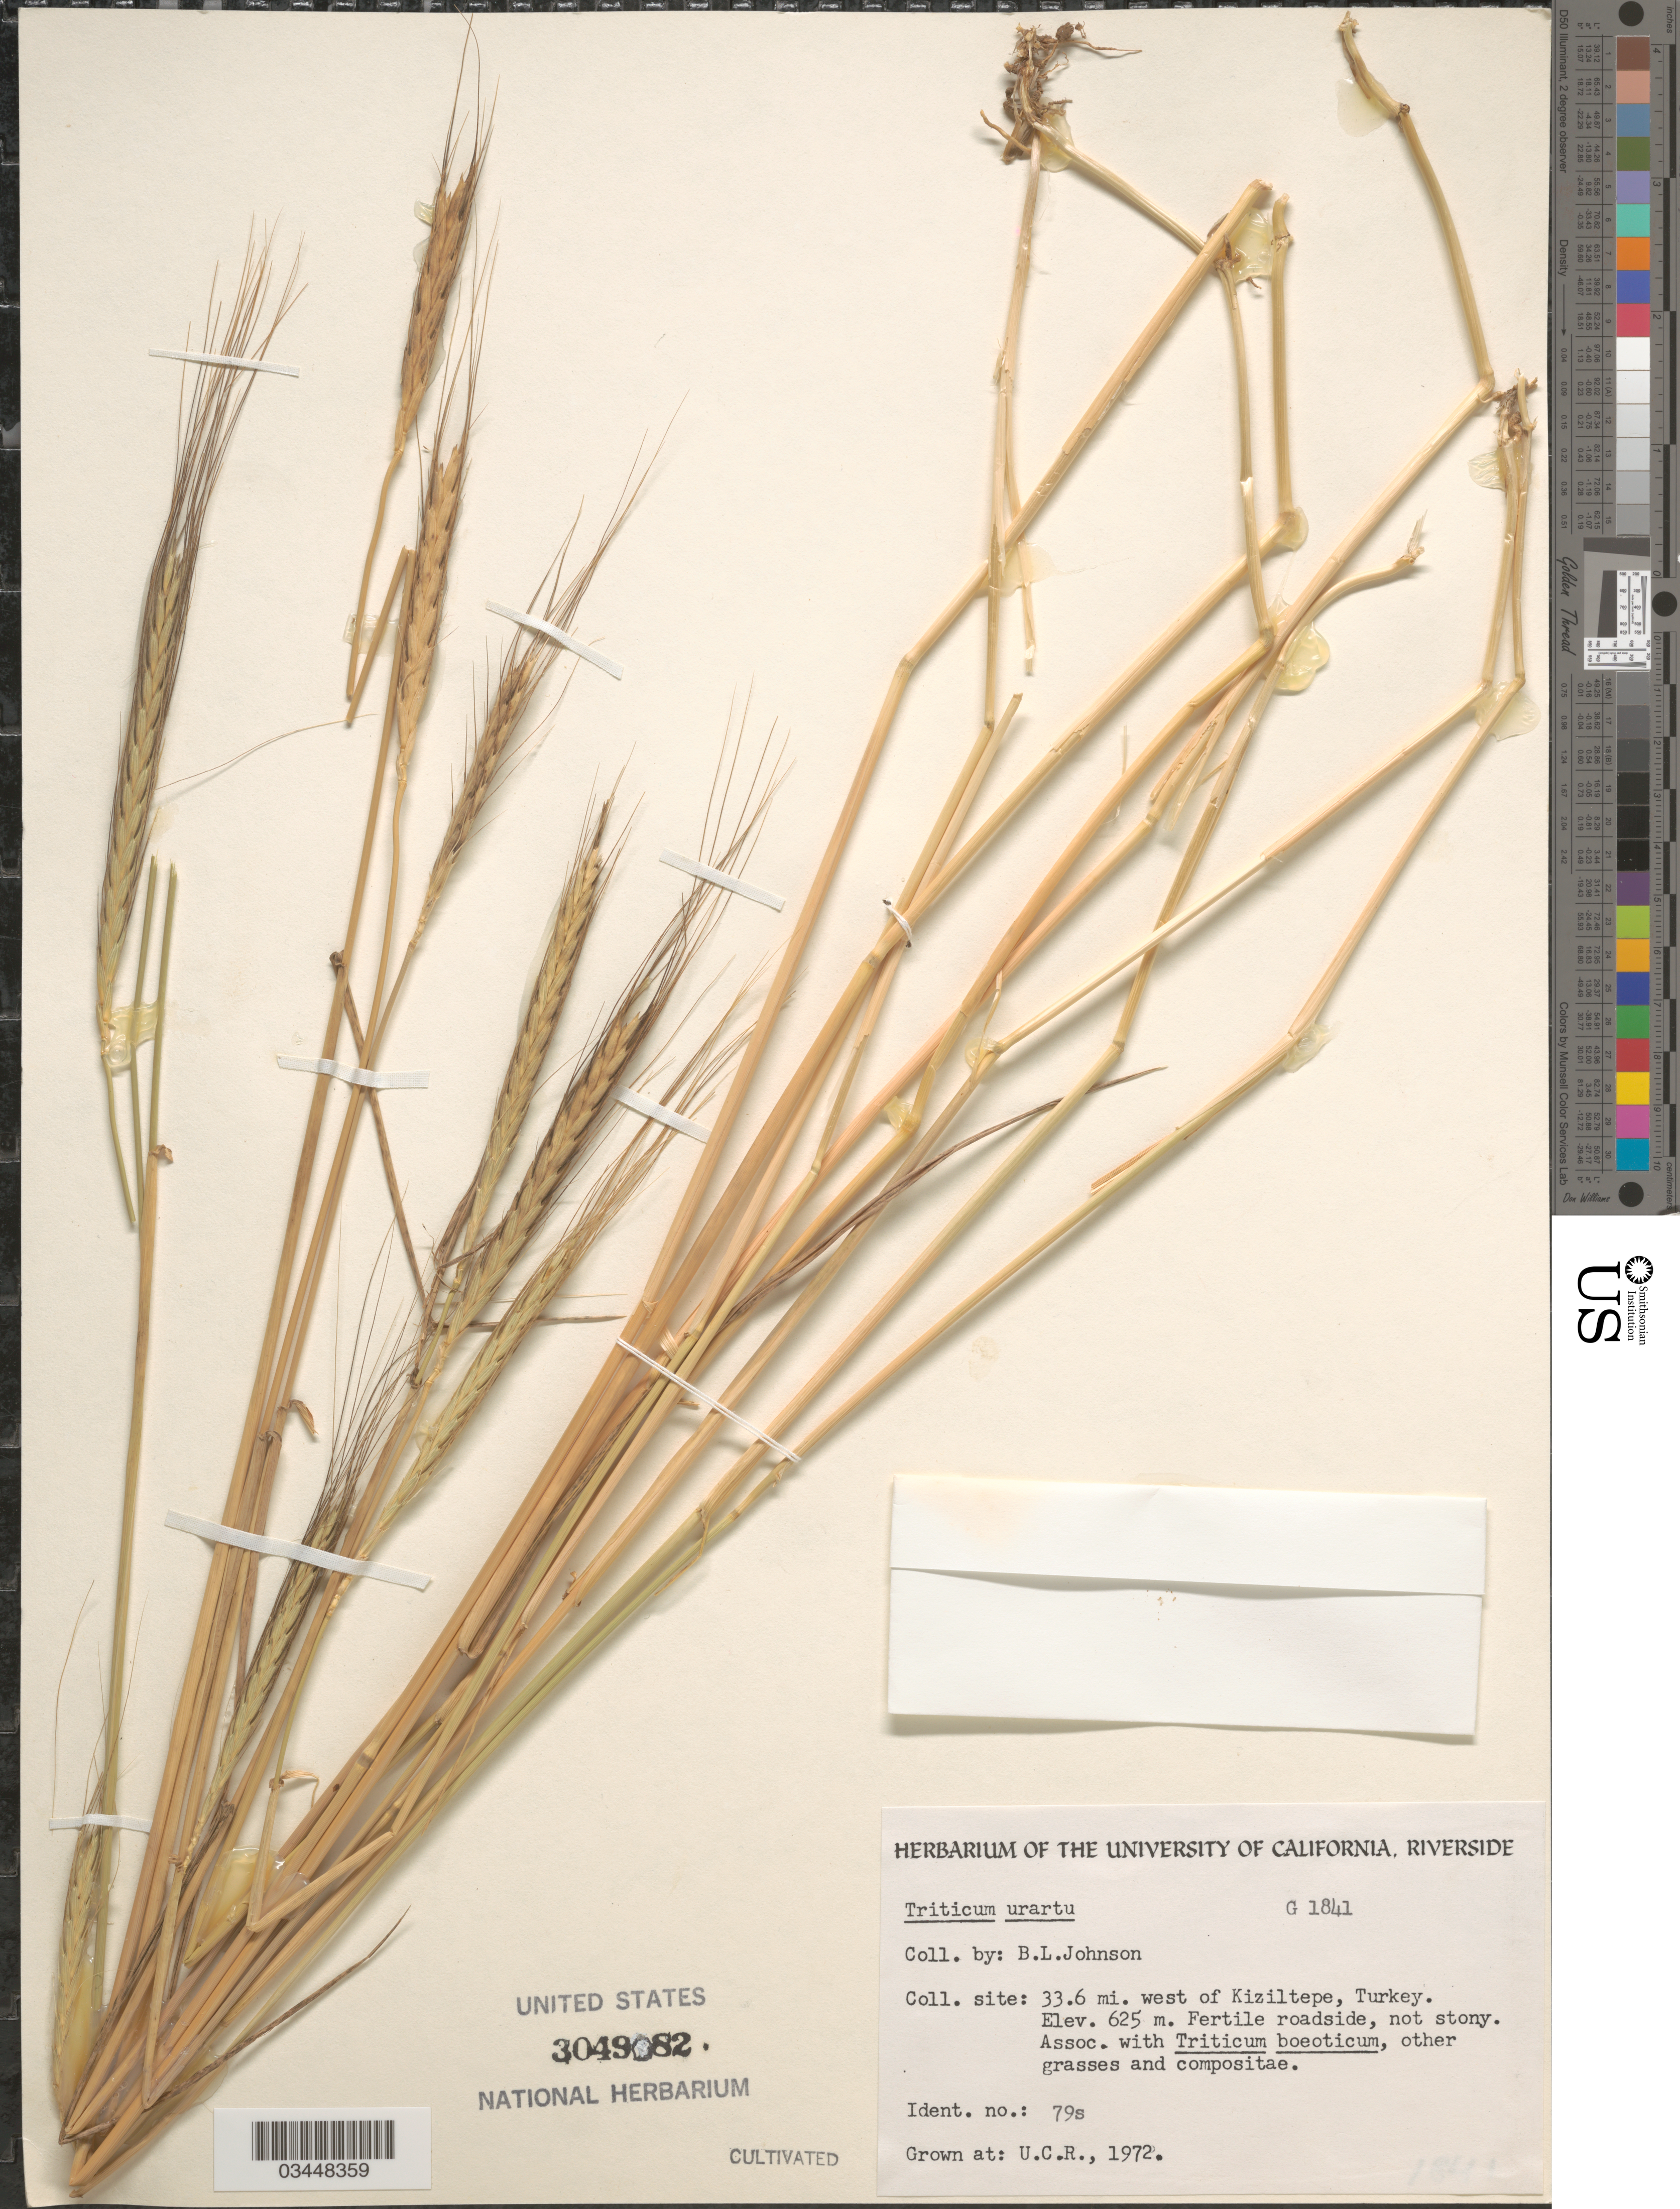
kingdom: Plantae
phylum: Tracheophyta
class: Liliopsida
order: Poales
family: Poaceae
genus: Triticum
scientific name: Triticum urartu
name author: Thumanjan ex Gandilyan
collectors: ex herb. Univ. of California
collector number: G1841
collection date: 1972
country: United States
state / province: California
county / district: Riverside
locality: U.C.R.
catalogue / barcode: US 3049082